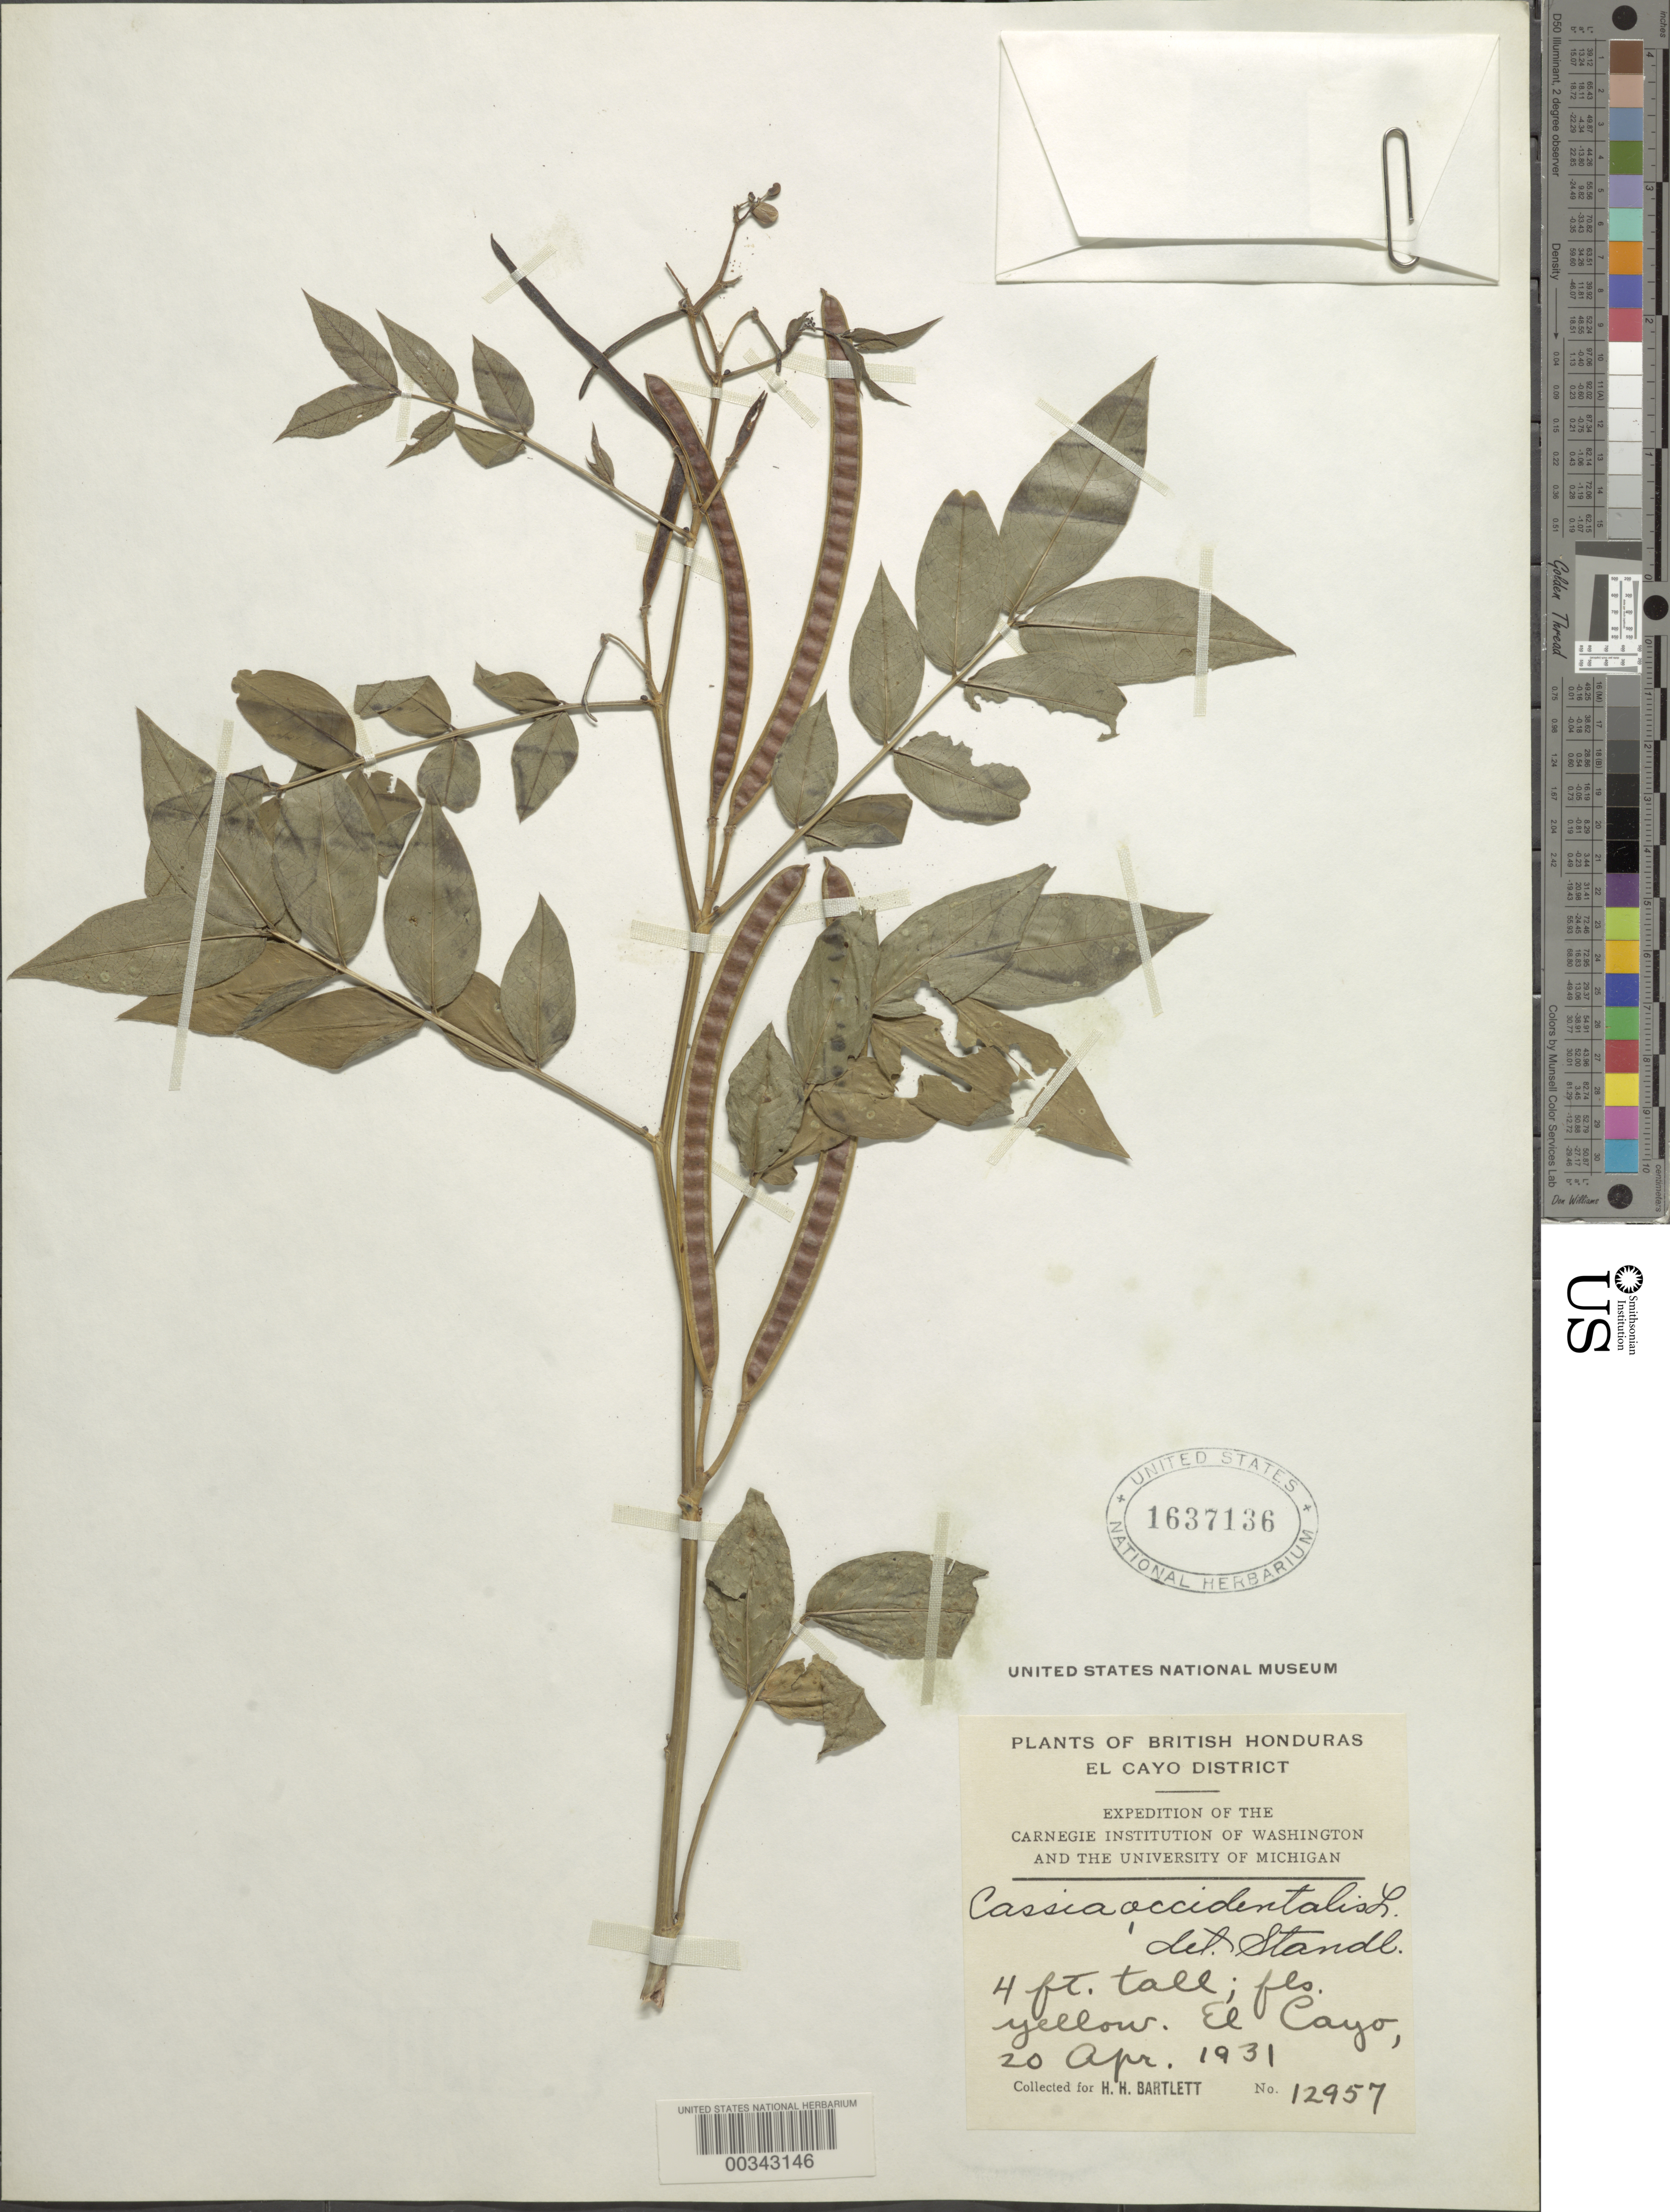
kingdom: Plantae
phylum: Tracheophyta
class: Magnoliopsida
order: Fabales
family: Fabaceae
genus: Senna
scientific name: Senna occidentalis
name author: (L.) Link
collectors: H. H. Bartlett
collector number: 12957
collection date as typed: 20 Apr 1931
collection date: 1931-04-20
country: Belize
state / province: Cayo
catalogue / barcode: US 1637136